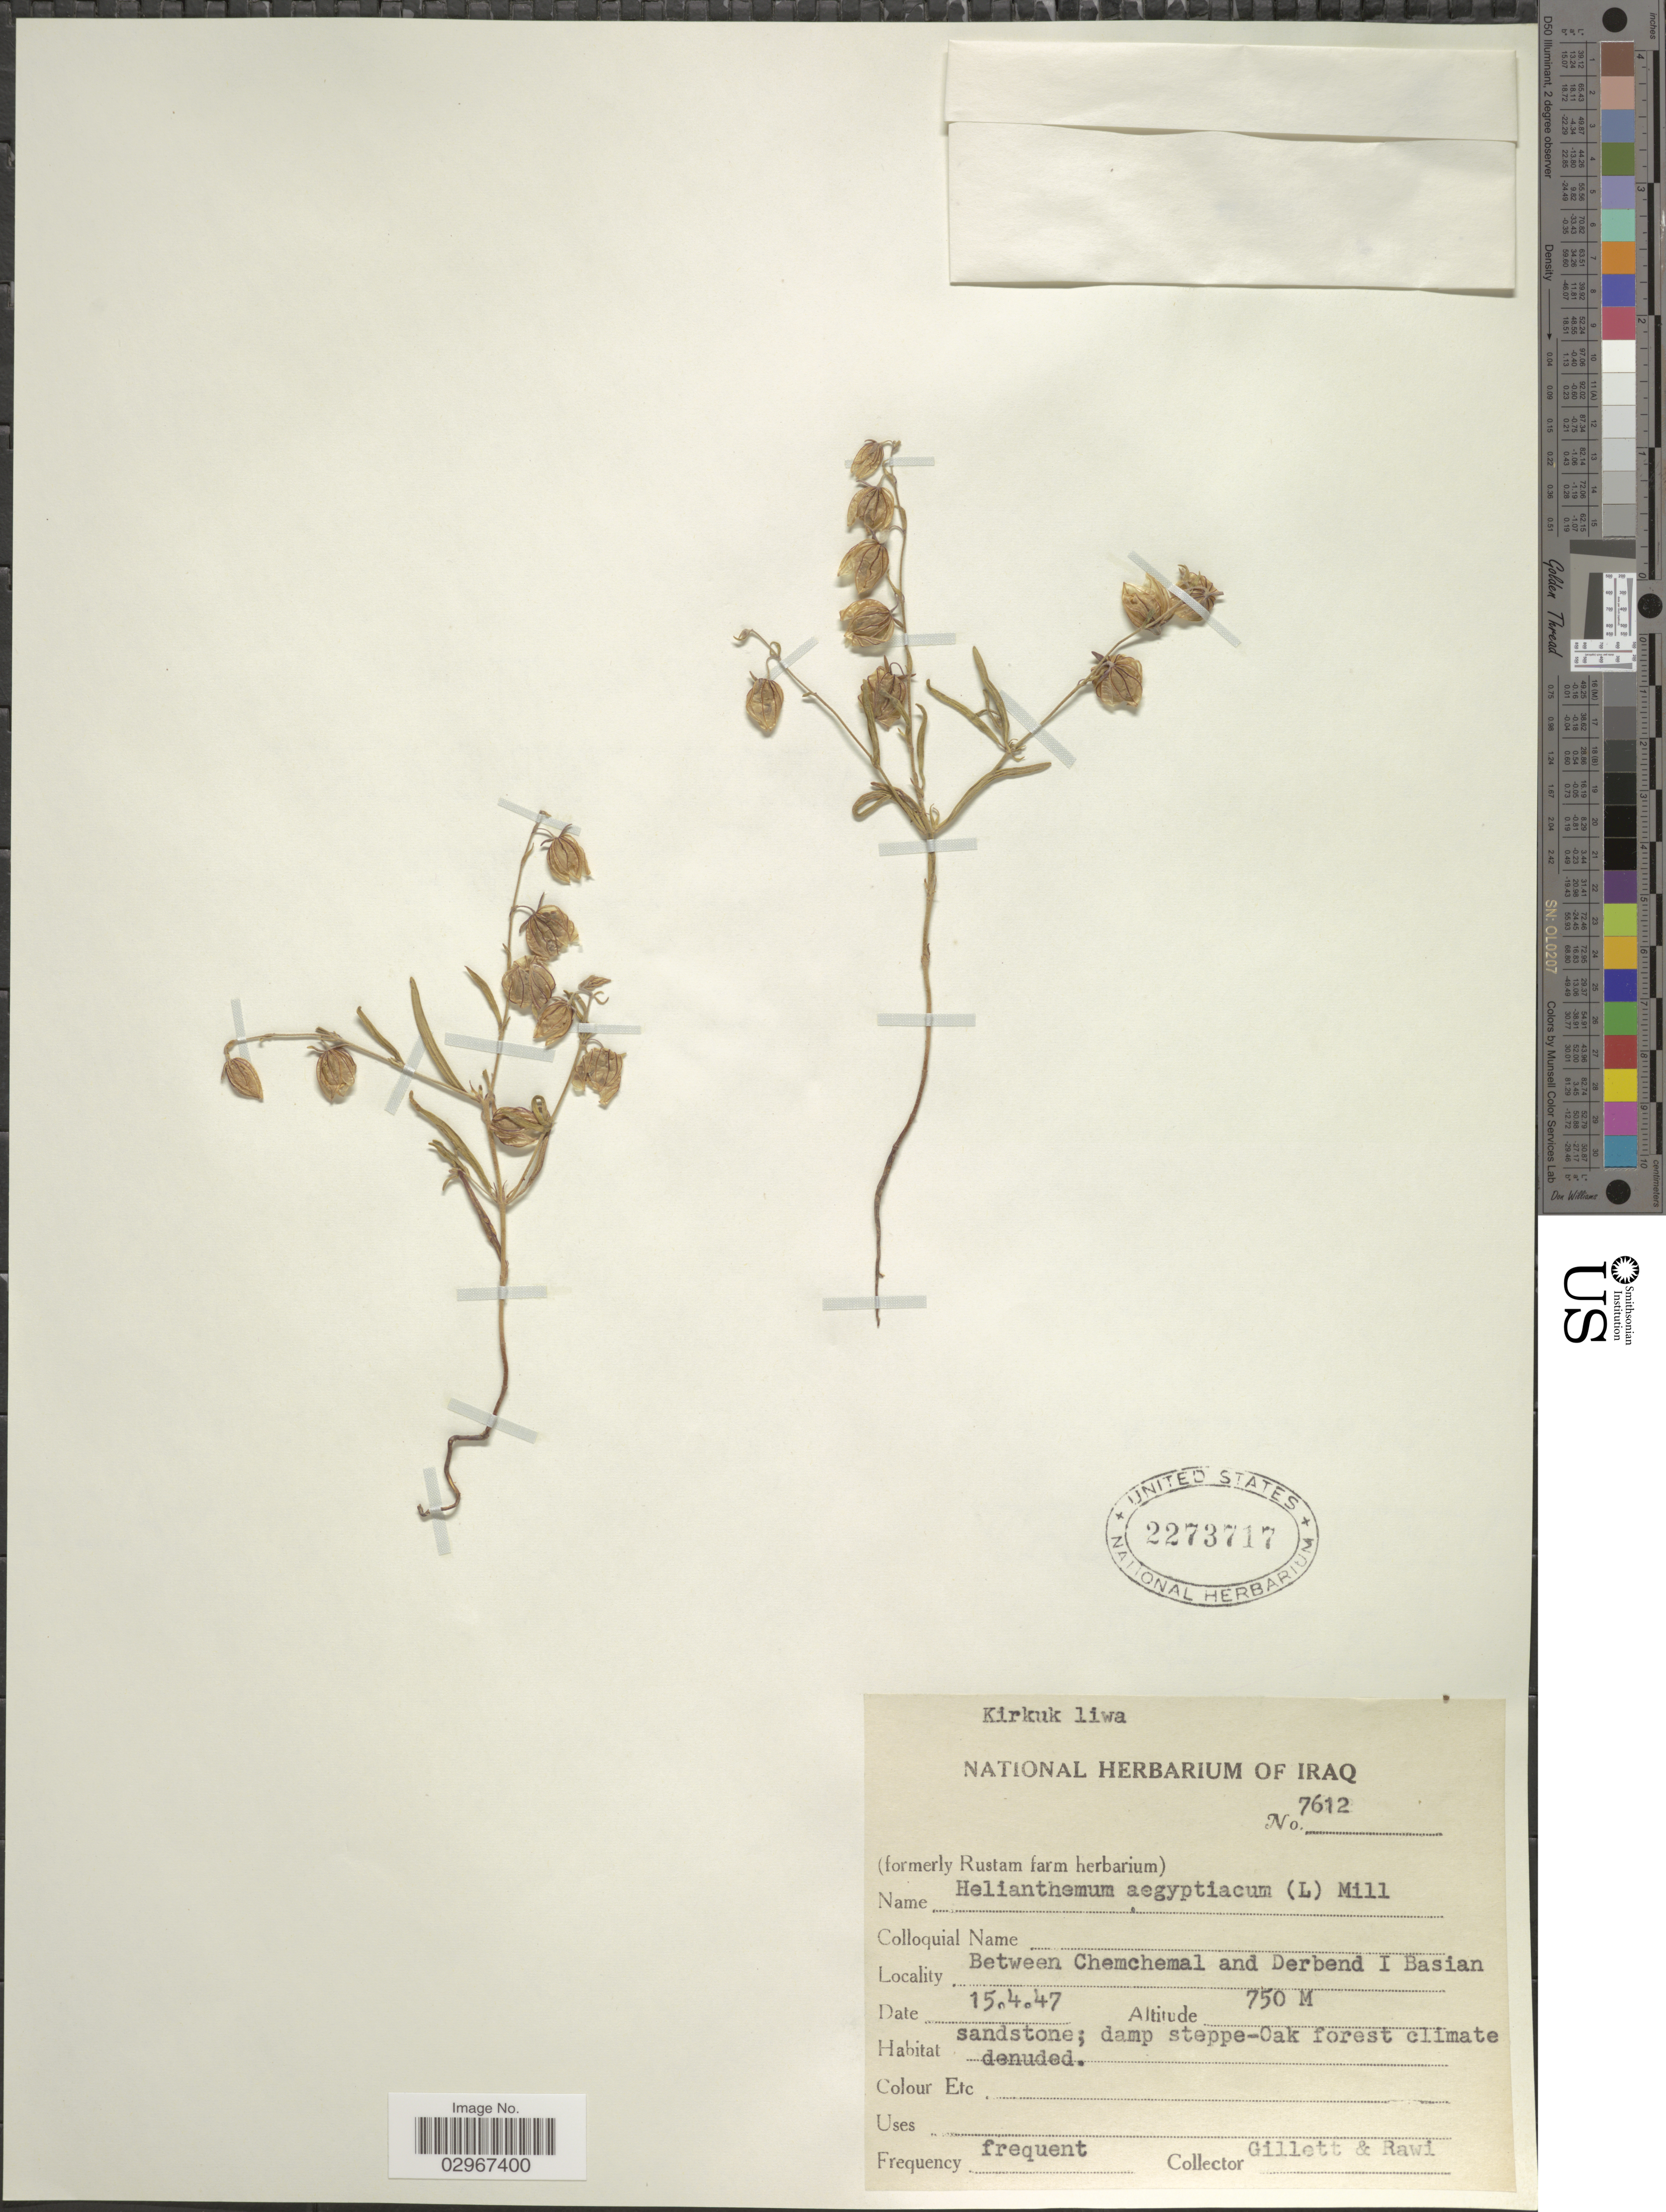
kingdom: Plantae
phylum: Tracheophyta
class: Magnoliopsida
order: Malvales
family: Cistaceae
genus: Helianthemum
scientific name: Helianthemum aegyptiacum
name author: (L.) Mill.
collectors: Gillett, -- & -. Rawi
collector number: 7612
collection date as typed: Transcribed d/m/y: 15/4/47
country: Iraq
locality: Kirkuk liwa. Between Chemchemal and Derbend I Basian.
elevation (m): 750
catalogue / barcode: US 2273717